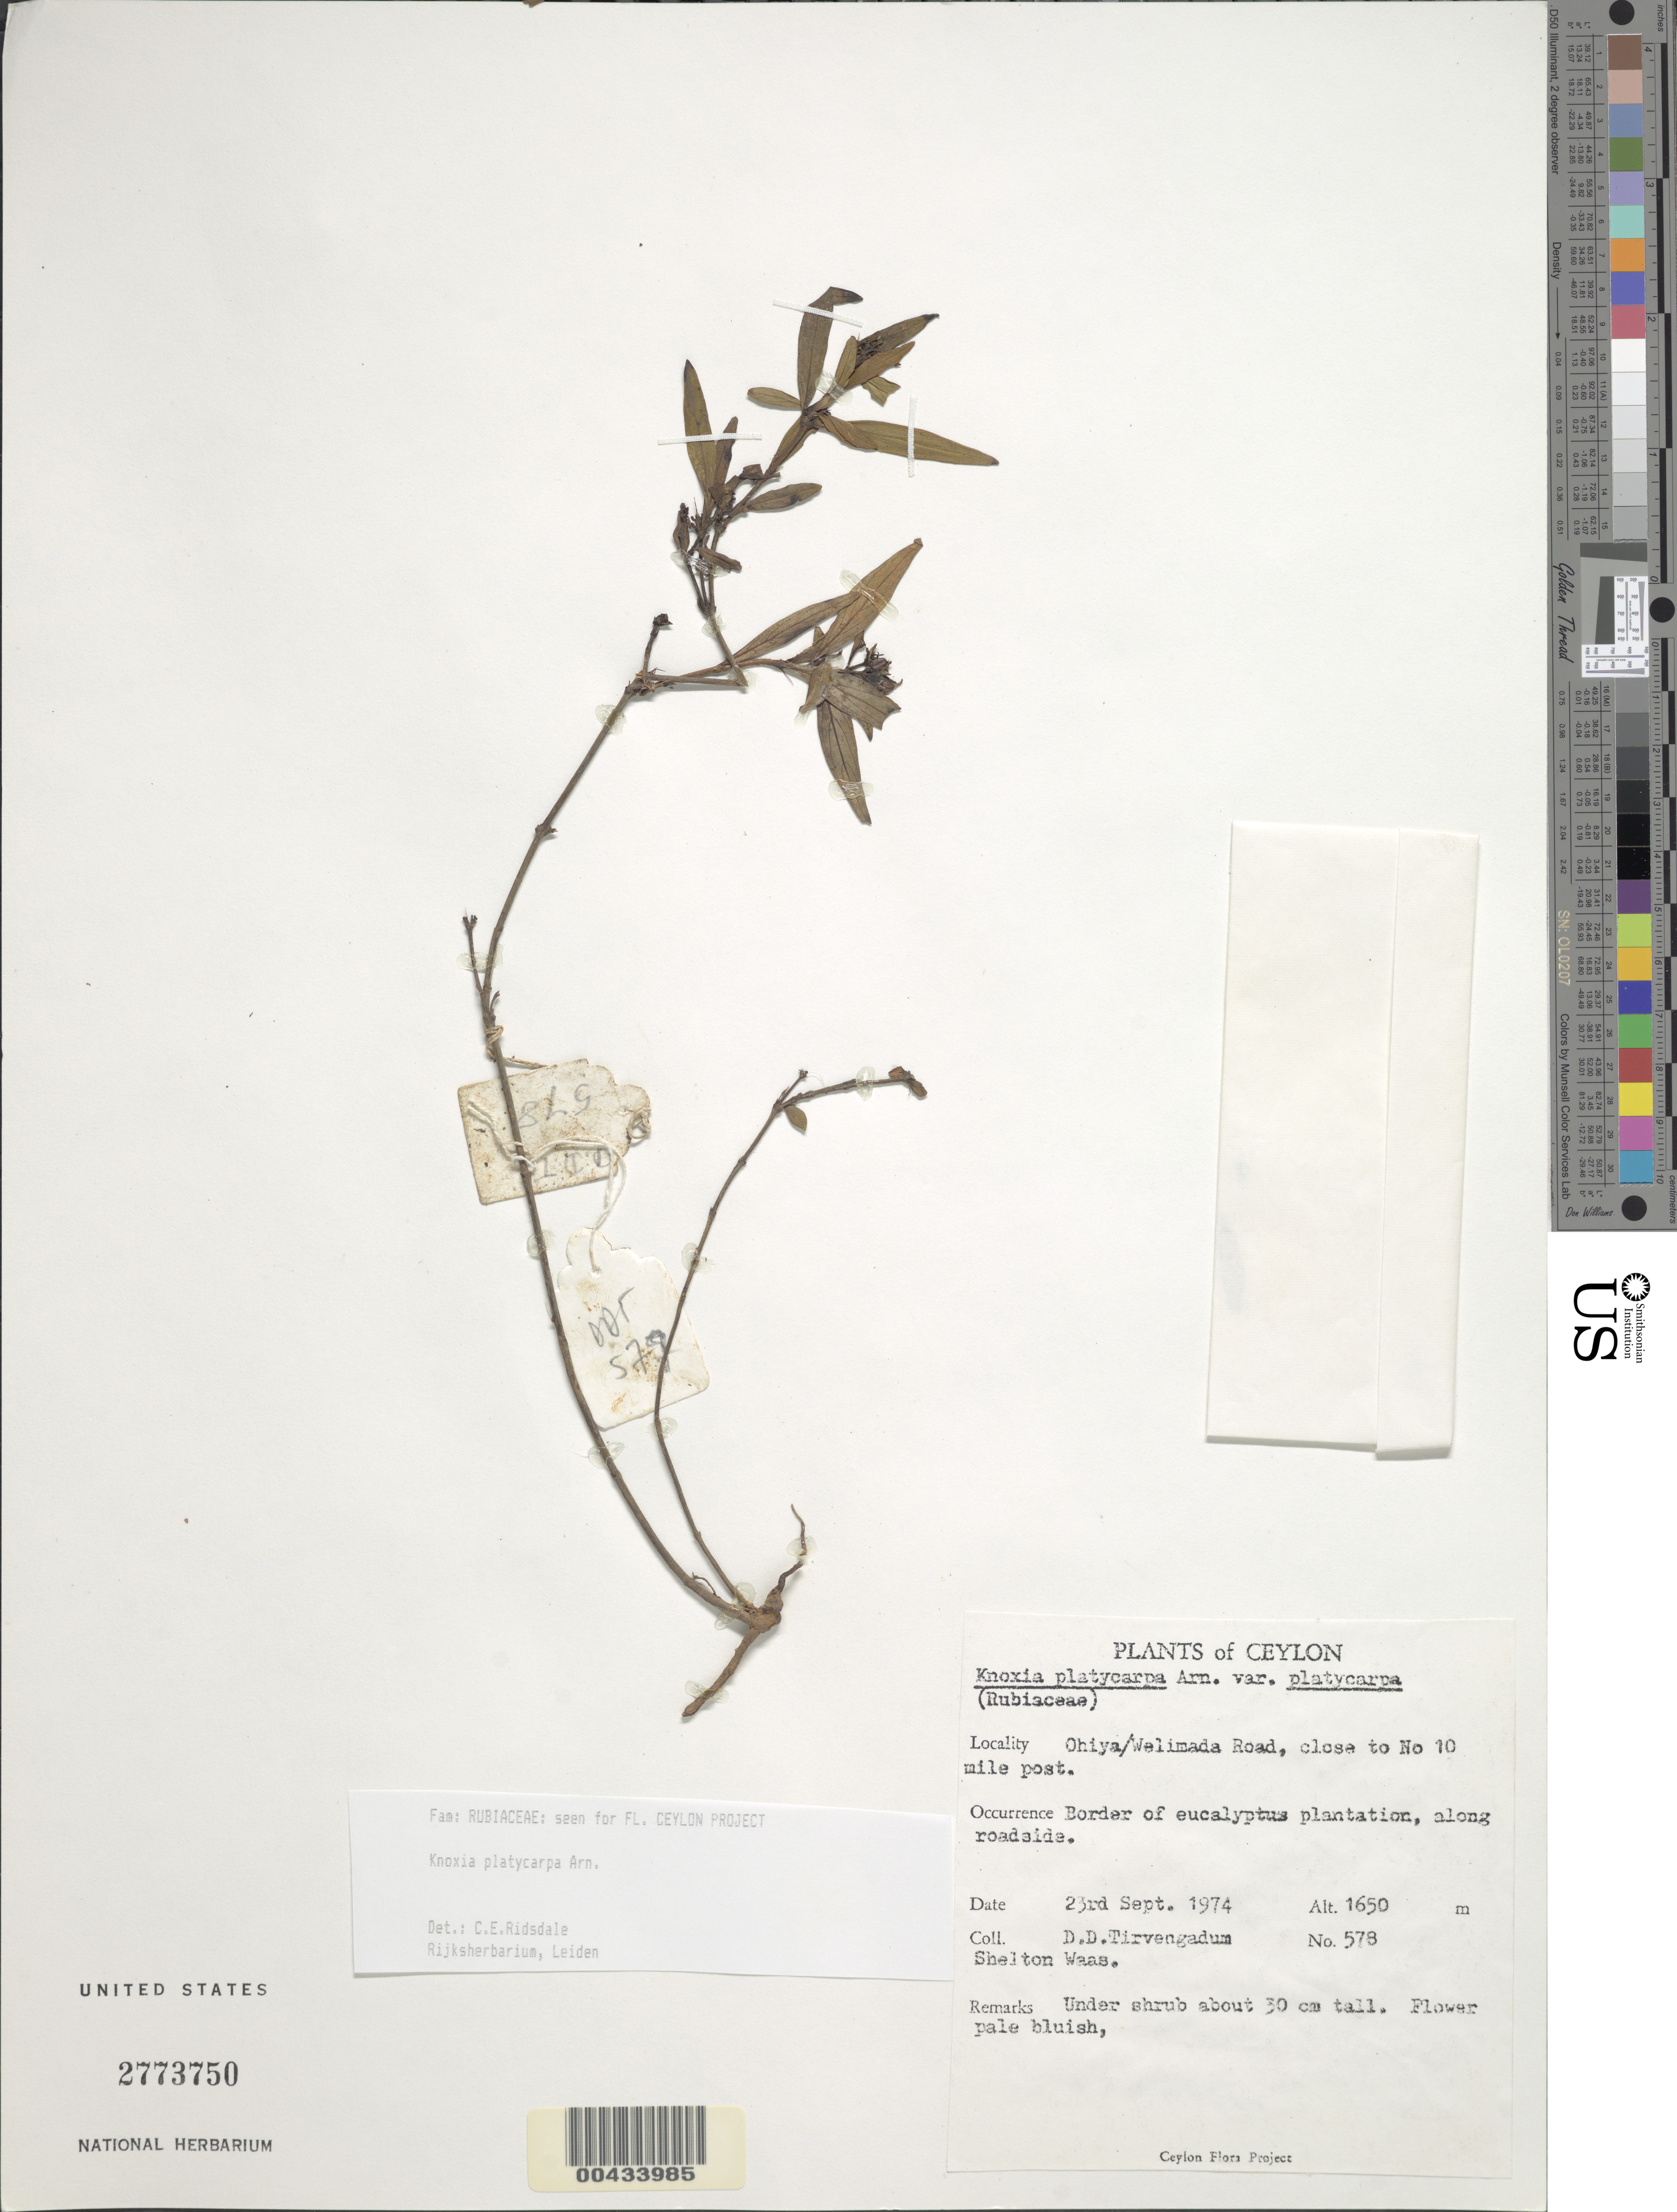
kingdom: Plantae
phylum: Tracheophyta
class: Magnoliopsida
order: Gentianales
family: Rubiaceae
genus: Knoxia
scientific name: Knoxia platycarpa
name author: Arn.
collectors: D. Tirvengadum & S. Waas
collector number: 578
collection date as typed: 23 Sep 1974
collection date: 1974-09-23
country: Sri Lanka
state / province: Uva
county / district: Badulla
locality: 10 mi post, Ohiya-Welimada Rd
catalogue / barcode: US 2773750